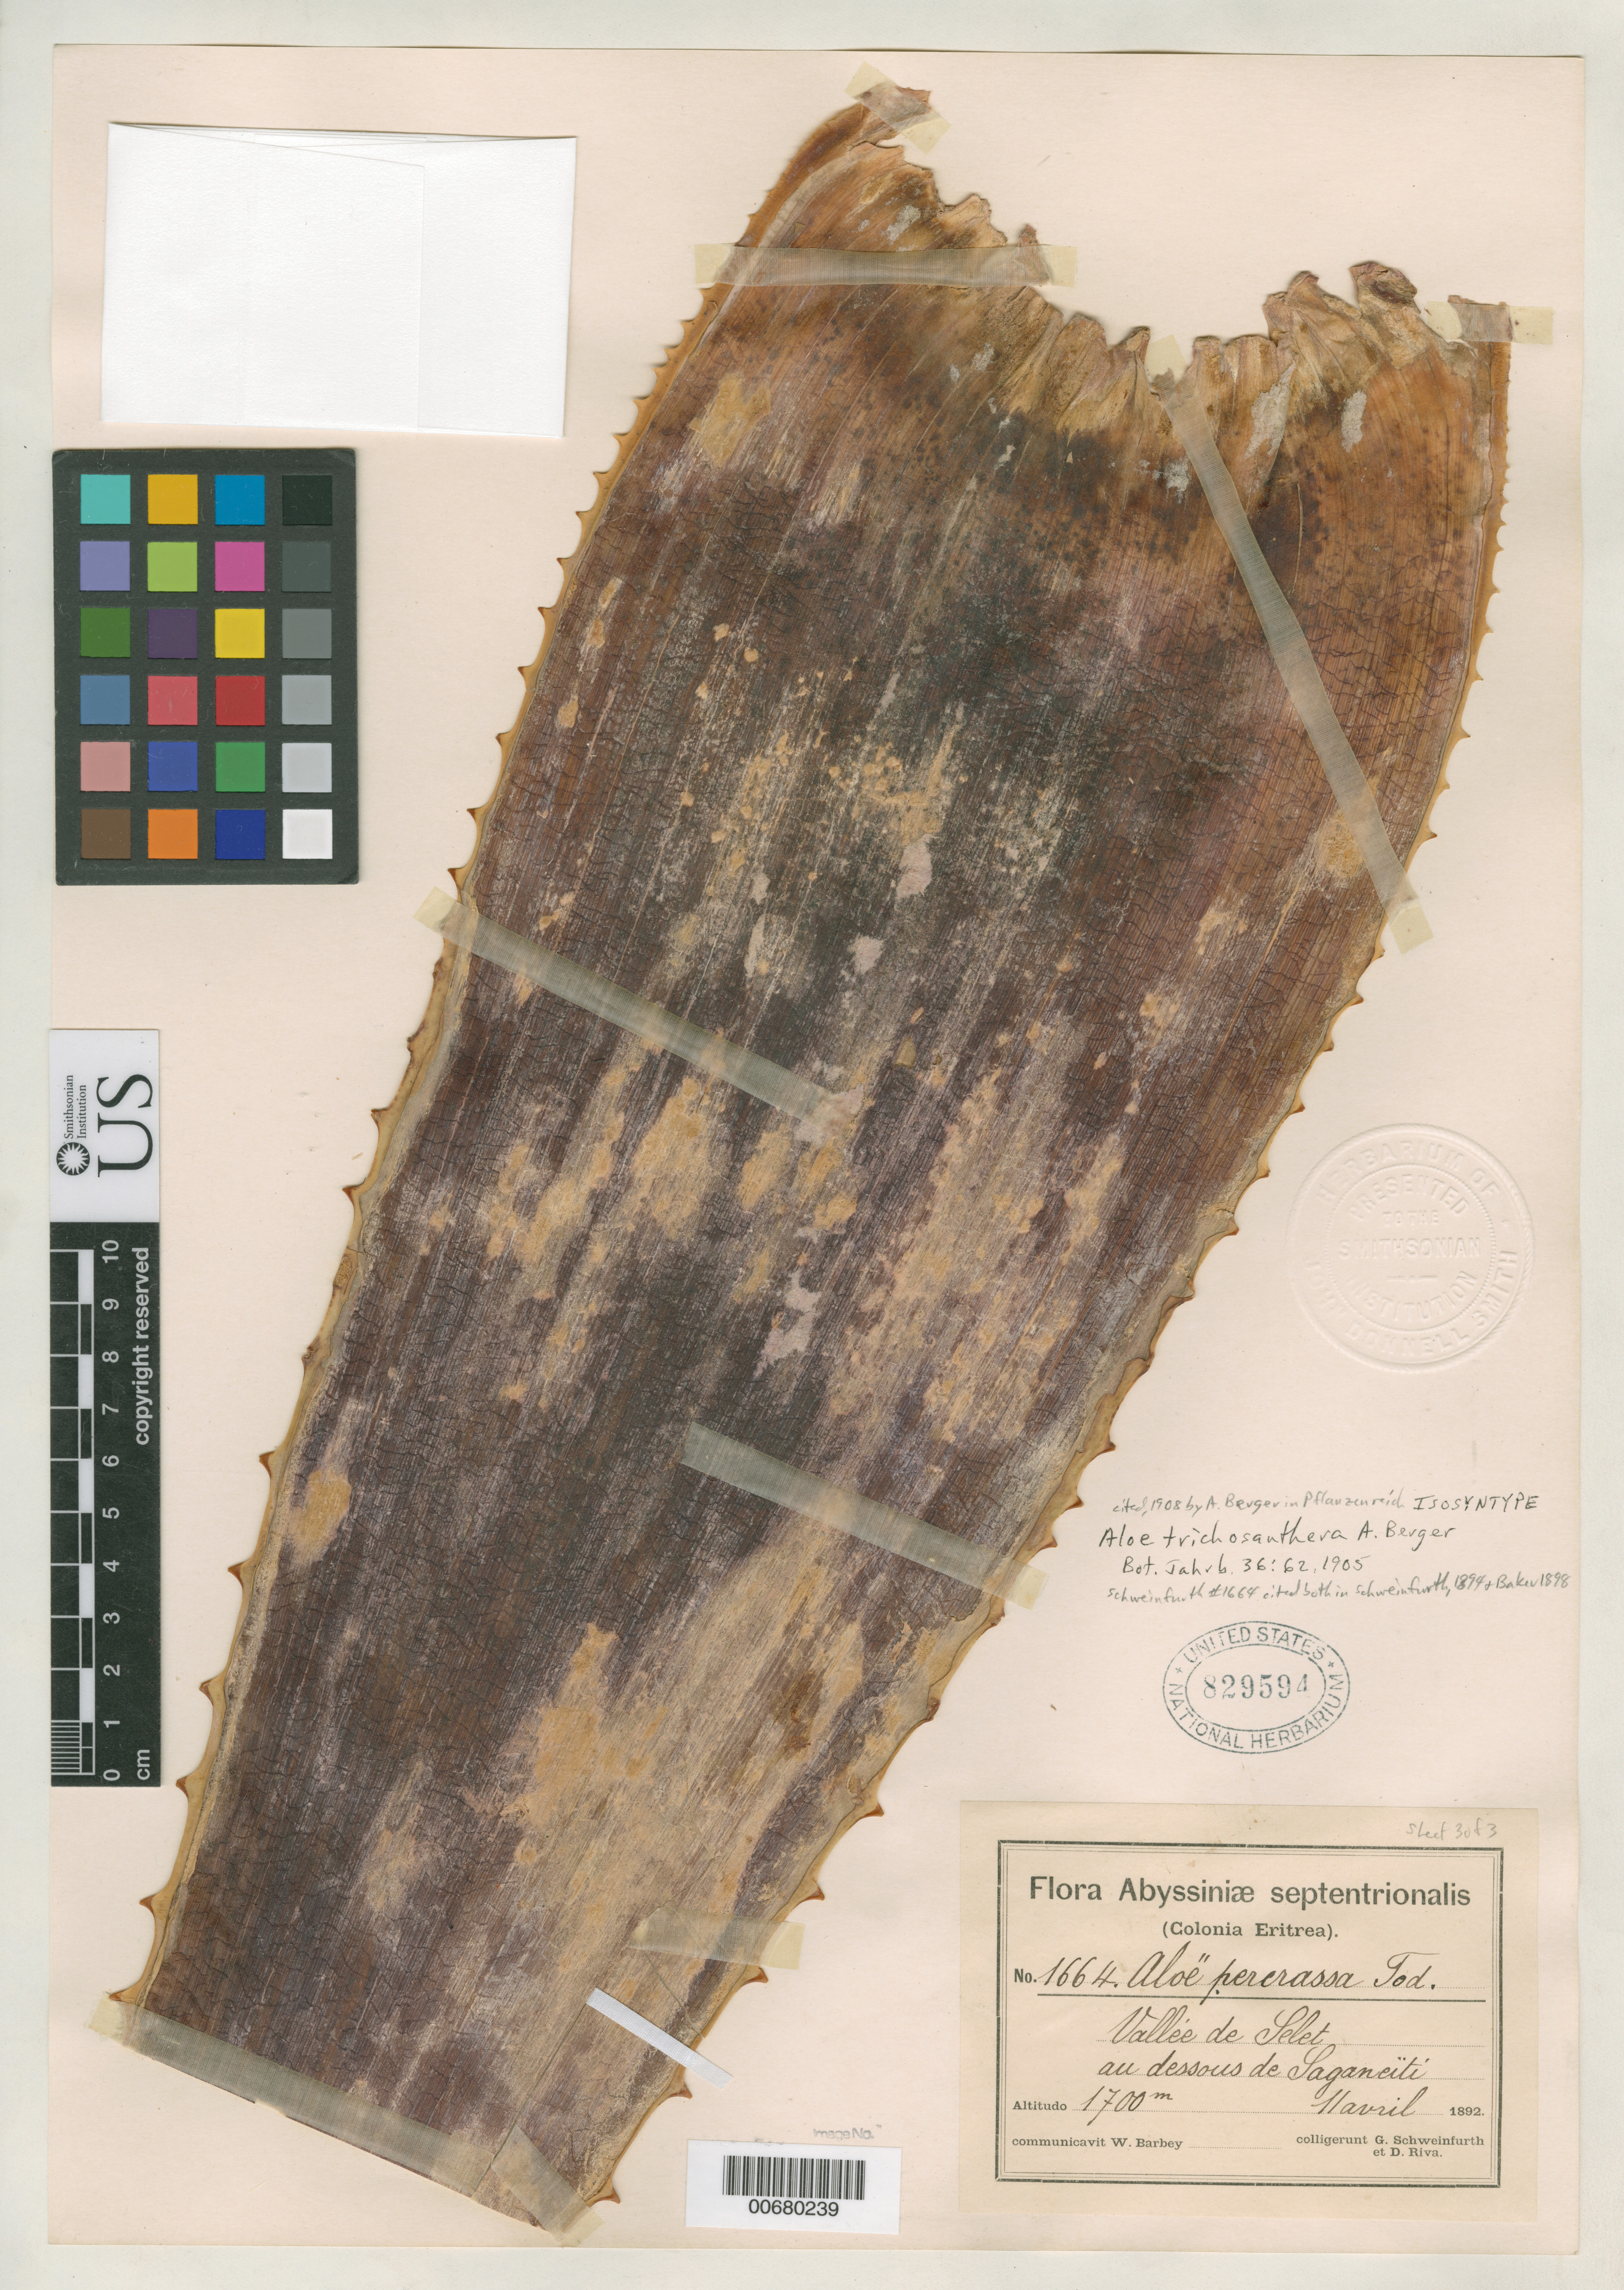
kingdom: Plantae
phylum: Tracheophyta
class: Liliopsida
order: Asparagales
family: Asphodelaceae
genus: Aloe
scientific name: Aloe trichosantha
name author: A. Berger in Engl.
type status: Isosyntype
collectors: G. A. Schweinfurth & D. Riva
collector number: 1664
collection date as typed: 11 Apr 1892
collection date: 1892-04-11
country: Eritrea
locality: Vallee de Selet au dessous de Saganeiti.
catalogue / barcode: US 892594